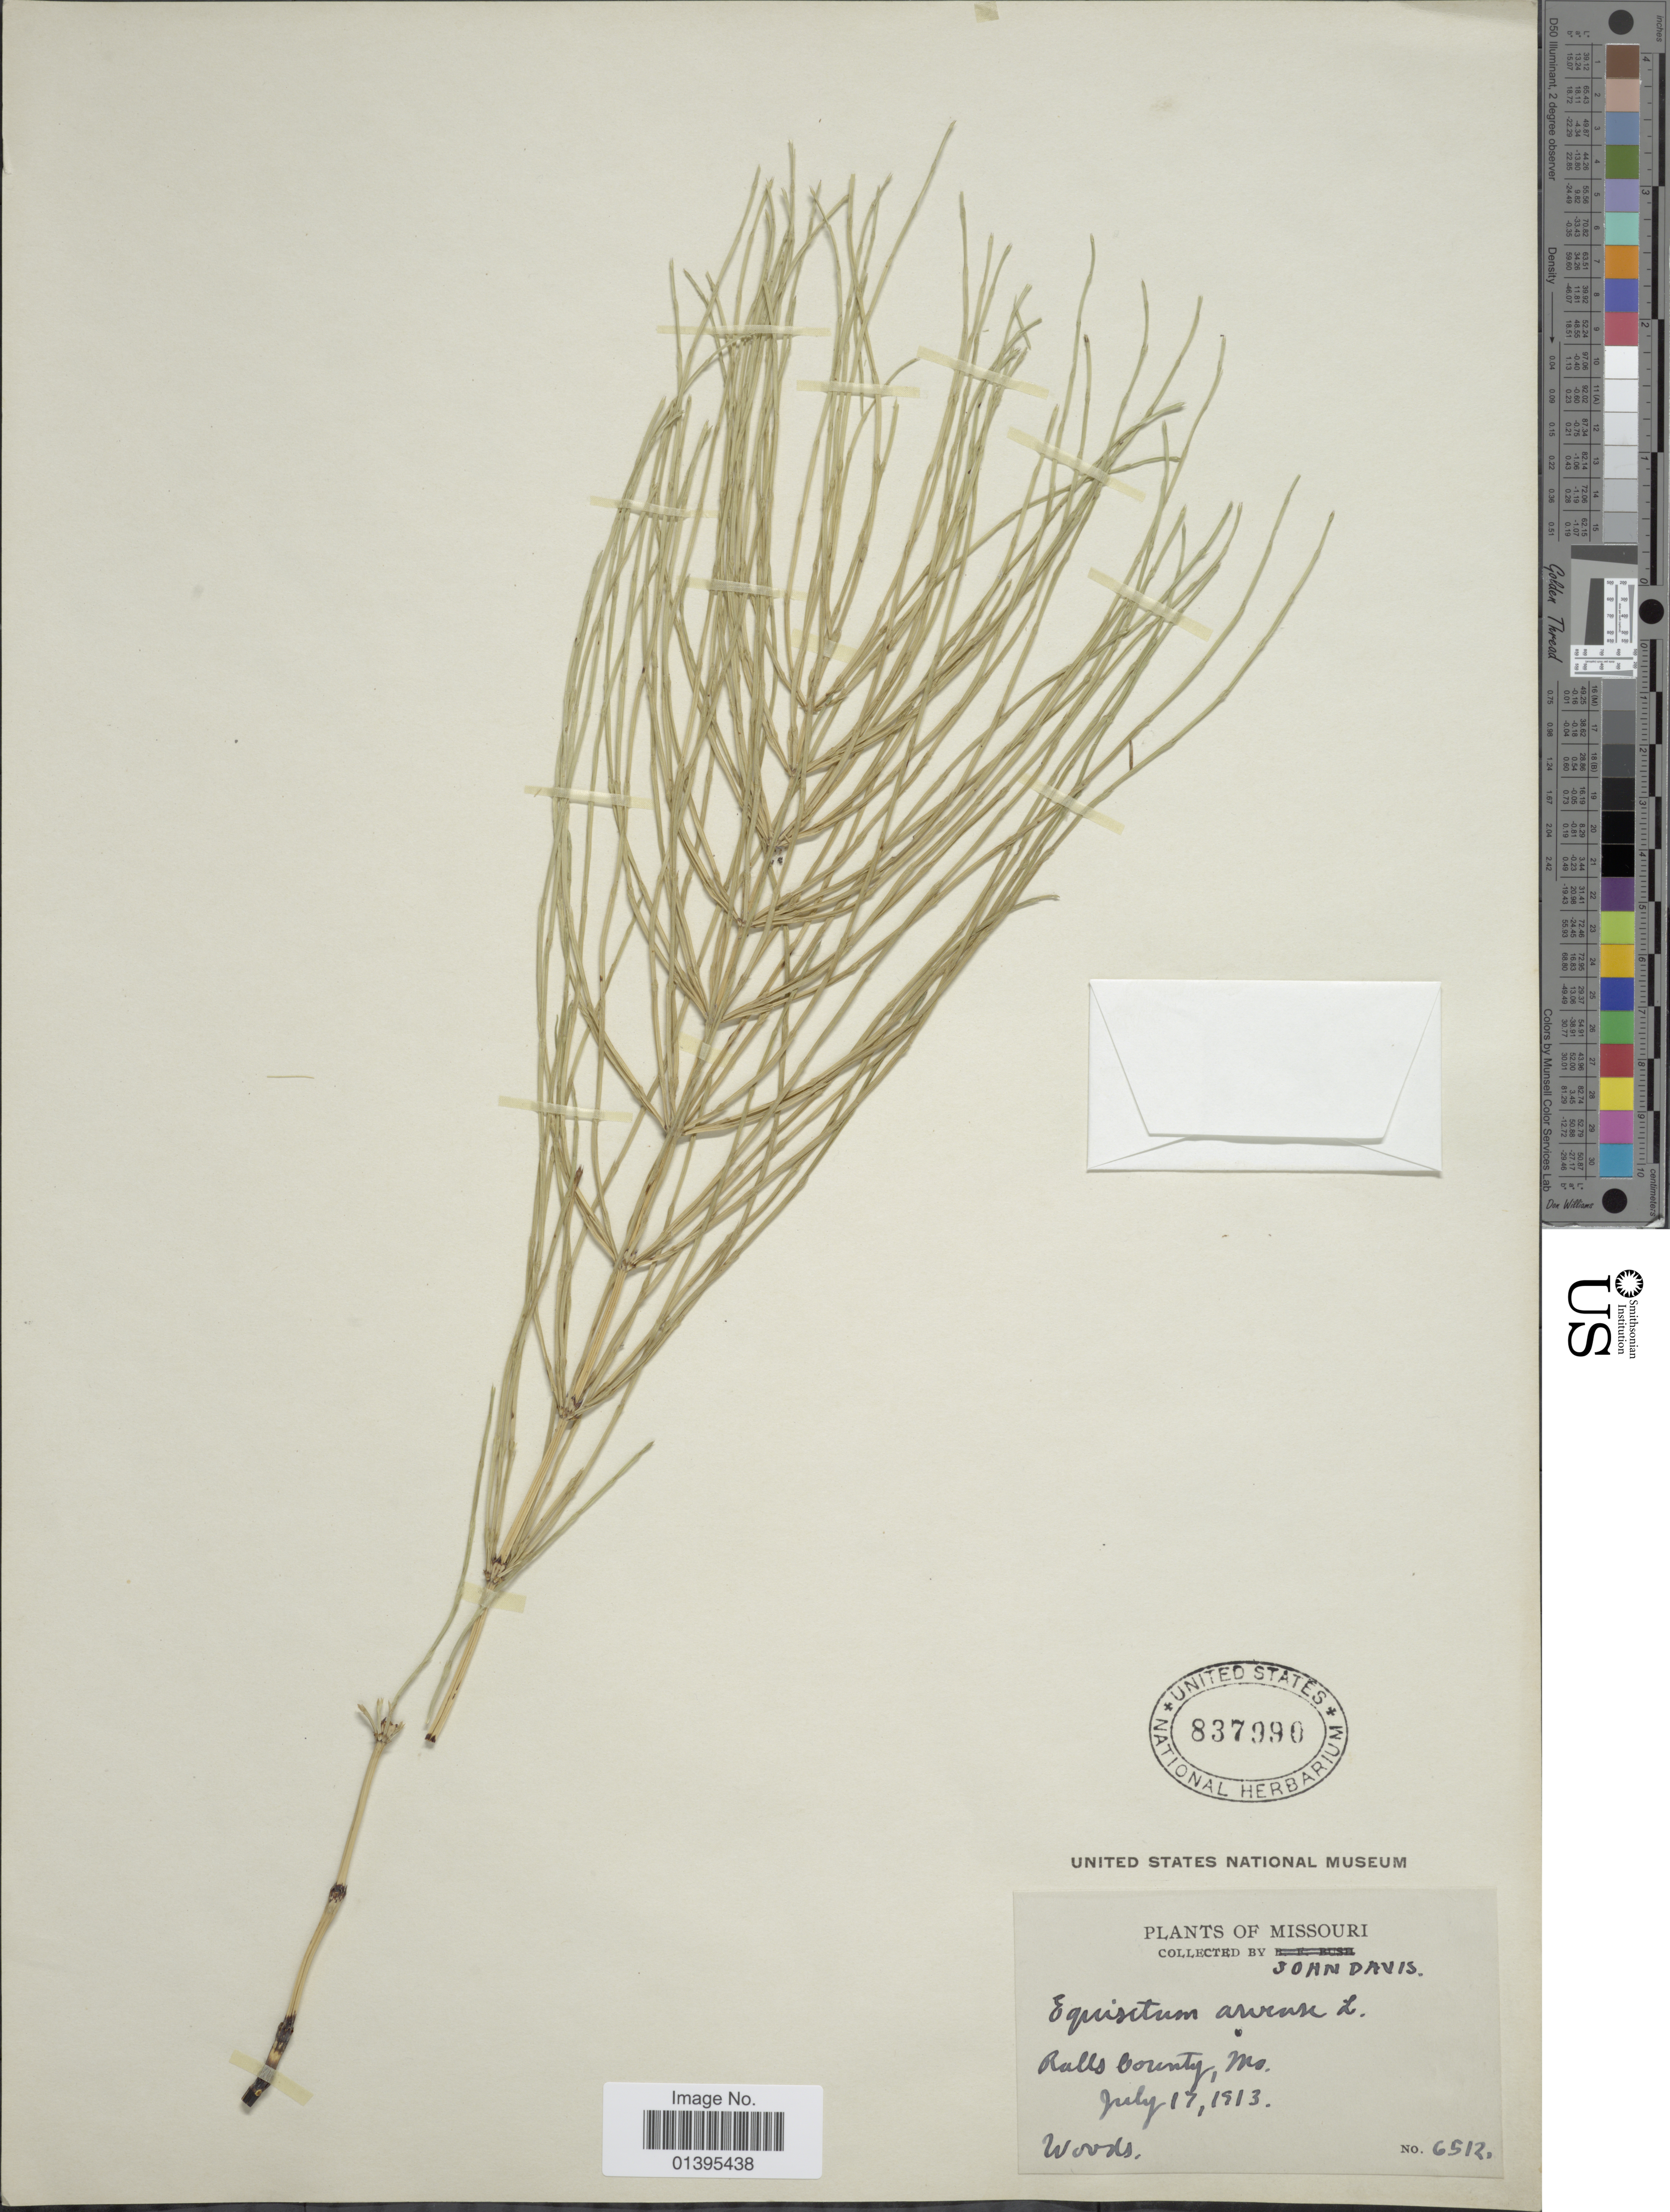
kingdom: Plantae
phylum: Tracheophyta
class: Polypodiopsida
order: Equisetales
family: Equisetaceae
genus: Equisetum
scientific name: Equisetum arvense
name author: L.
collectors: J. Davis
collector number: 6512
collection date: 1913-07-17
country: United States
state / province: Missouri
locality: Ralls County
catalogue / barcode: US 837990